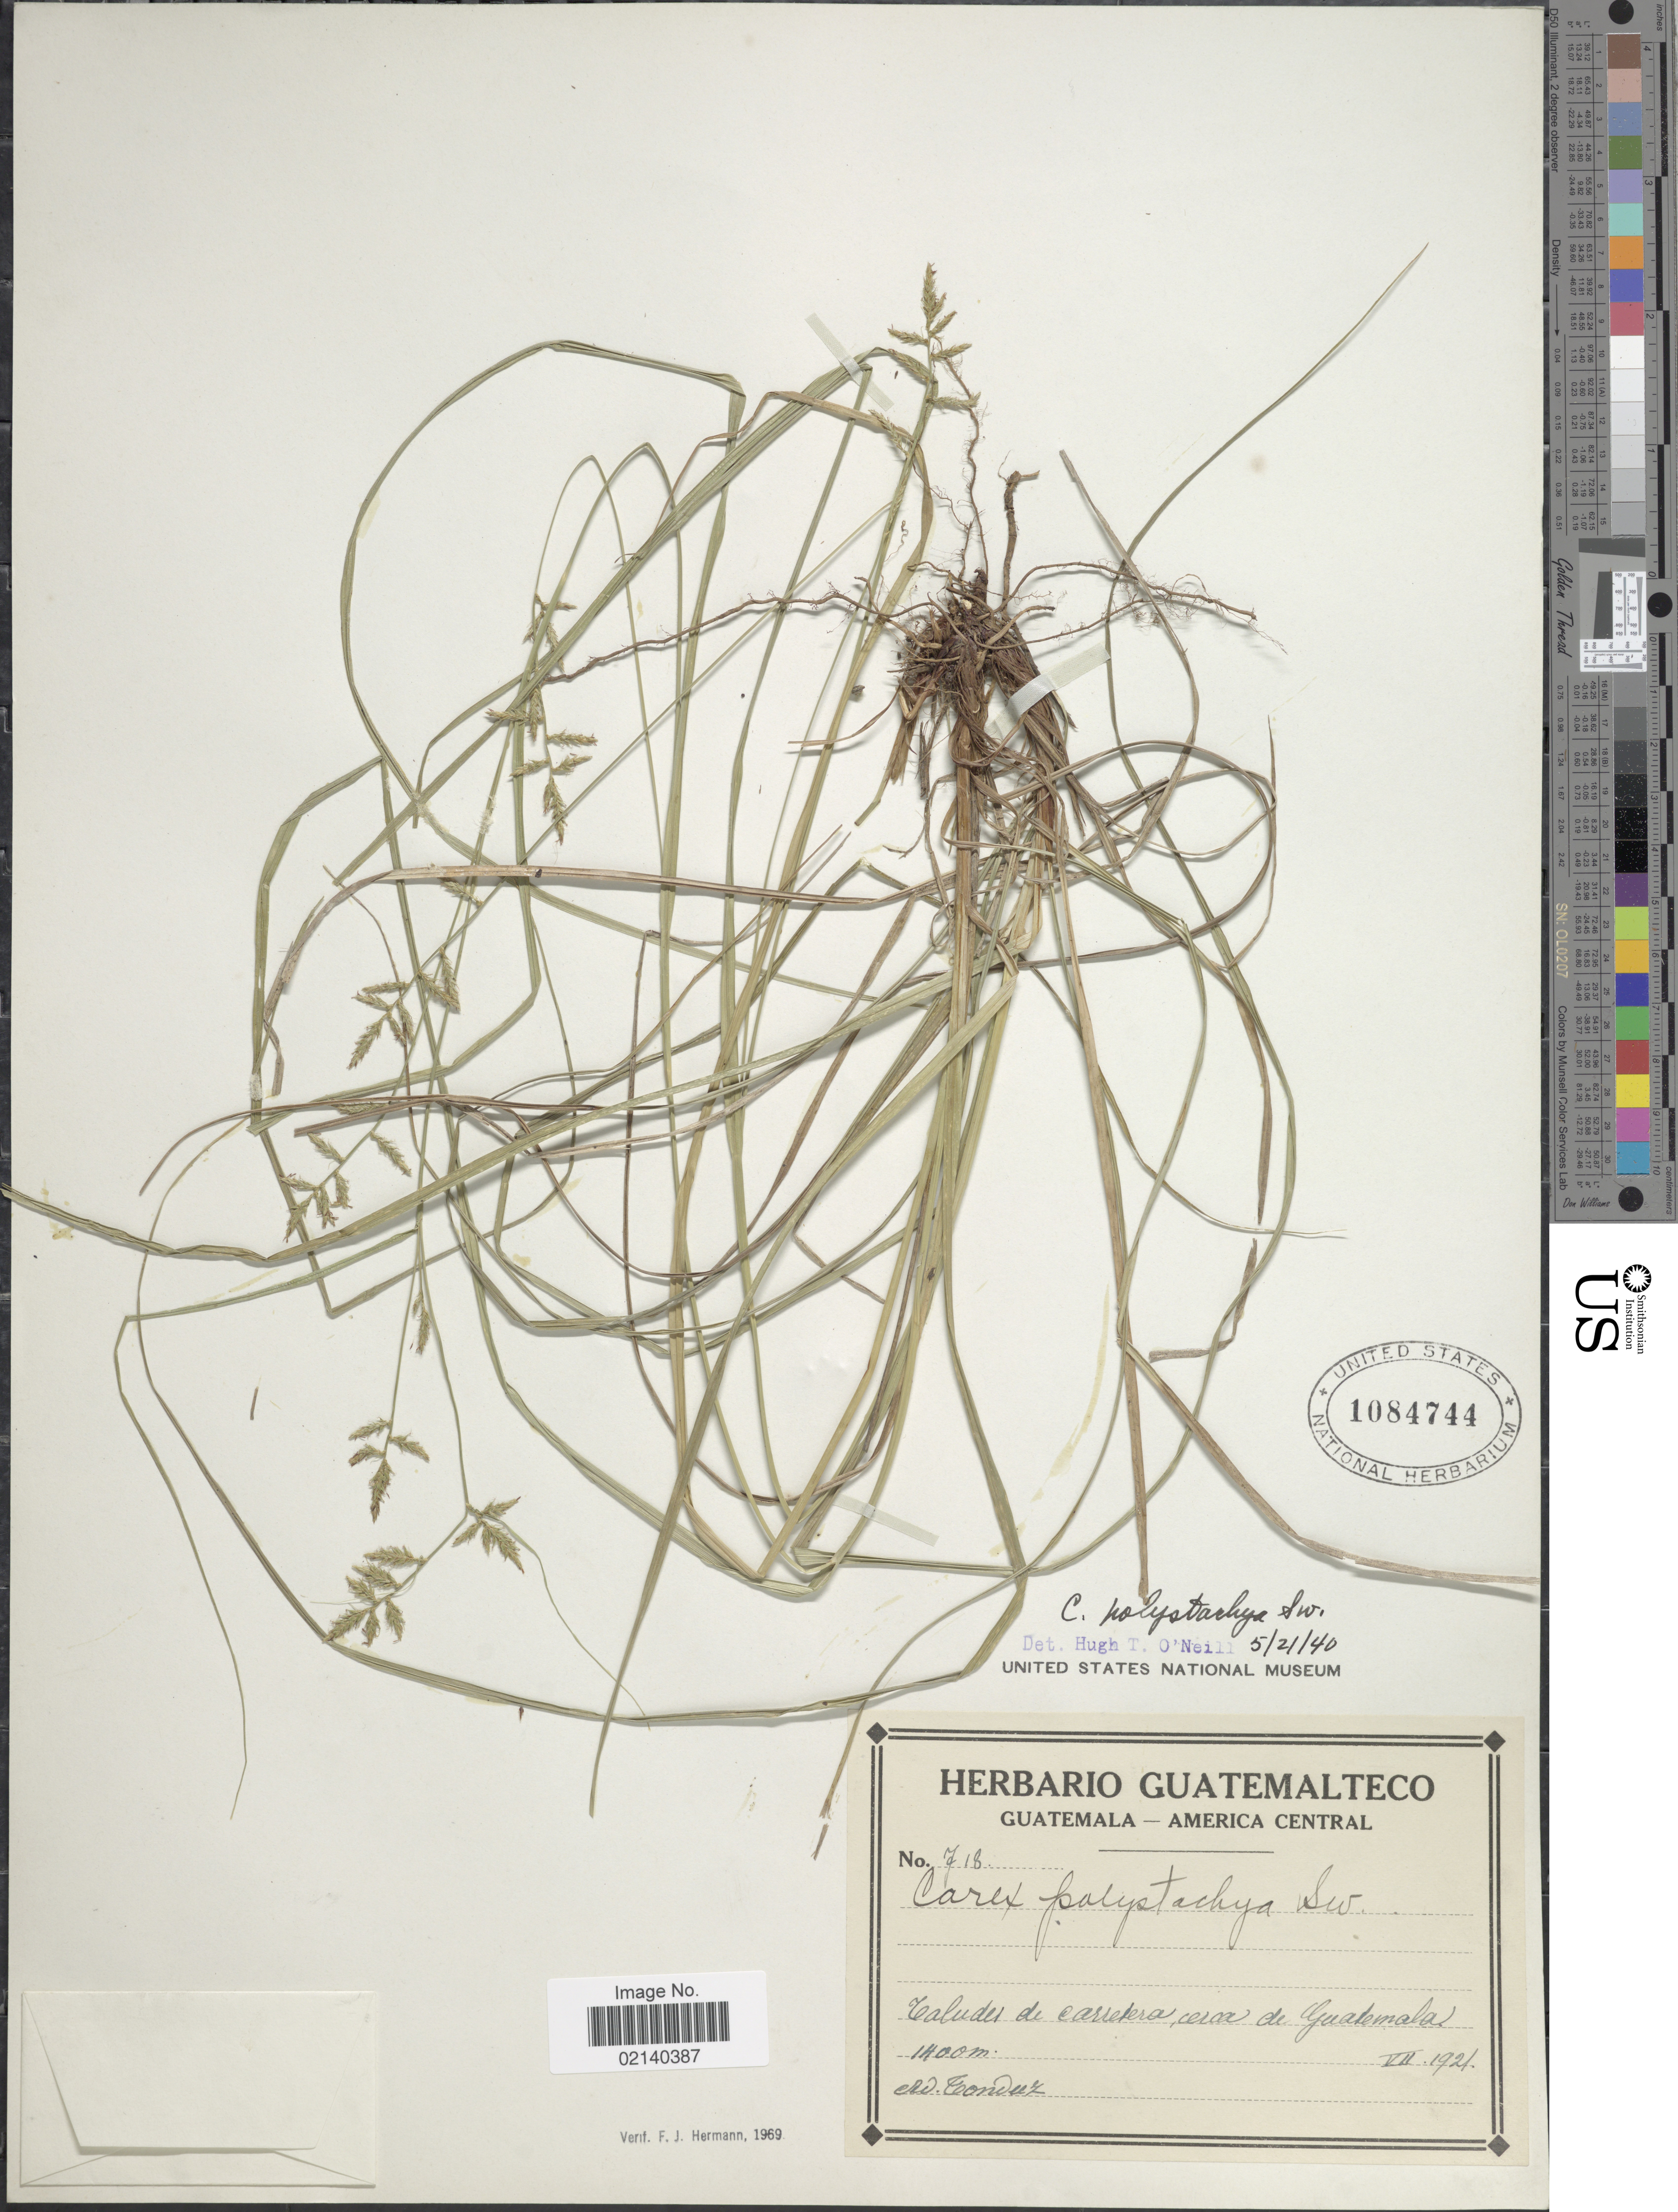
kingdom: Plantae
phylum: Tracheophyta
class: Liliopsida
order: Poales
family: Cyperaceae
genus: Carex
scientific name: Carex polystachya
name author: Sw. ex Wahlenb.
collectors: A. Tonduz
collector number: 718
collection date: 1921-07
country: Guatemala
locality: Taludes de carretera, cerca de Guatemala.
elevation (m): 1400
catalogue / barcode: US 1084744